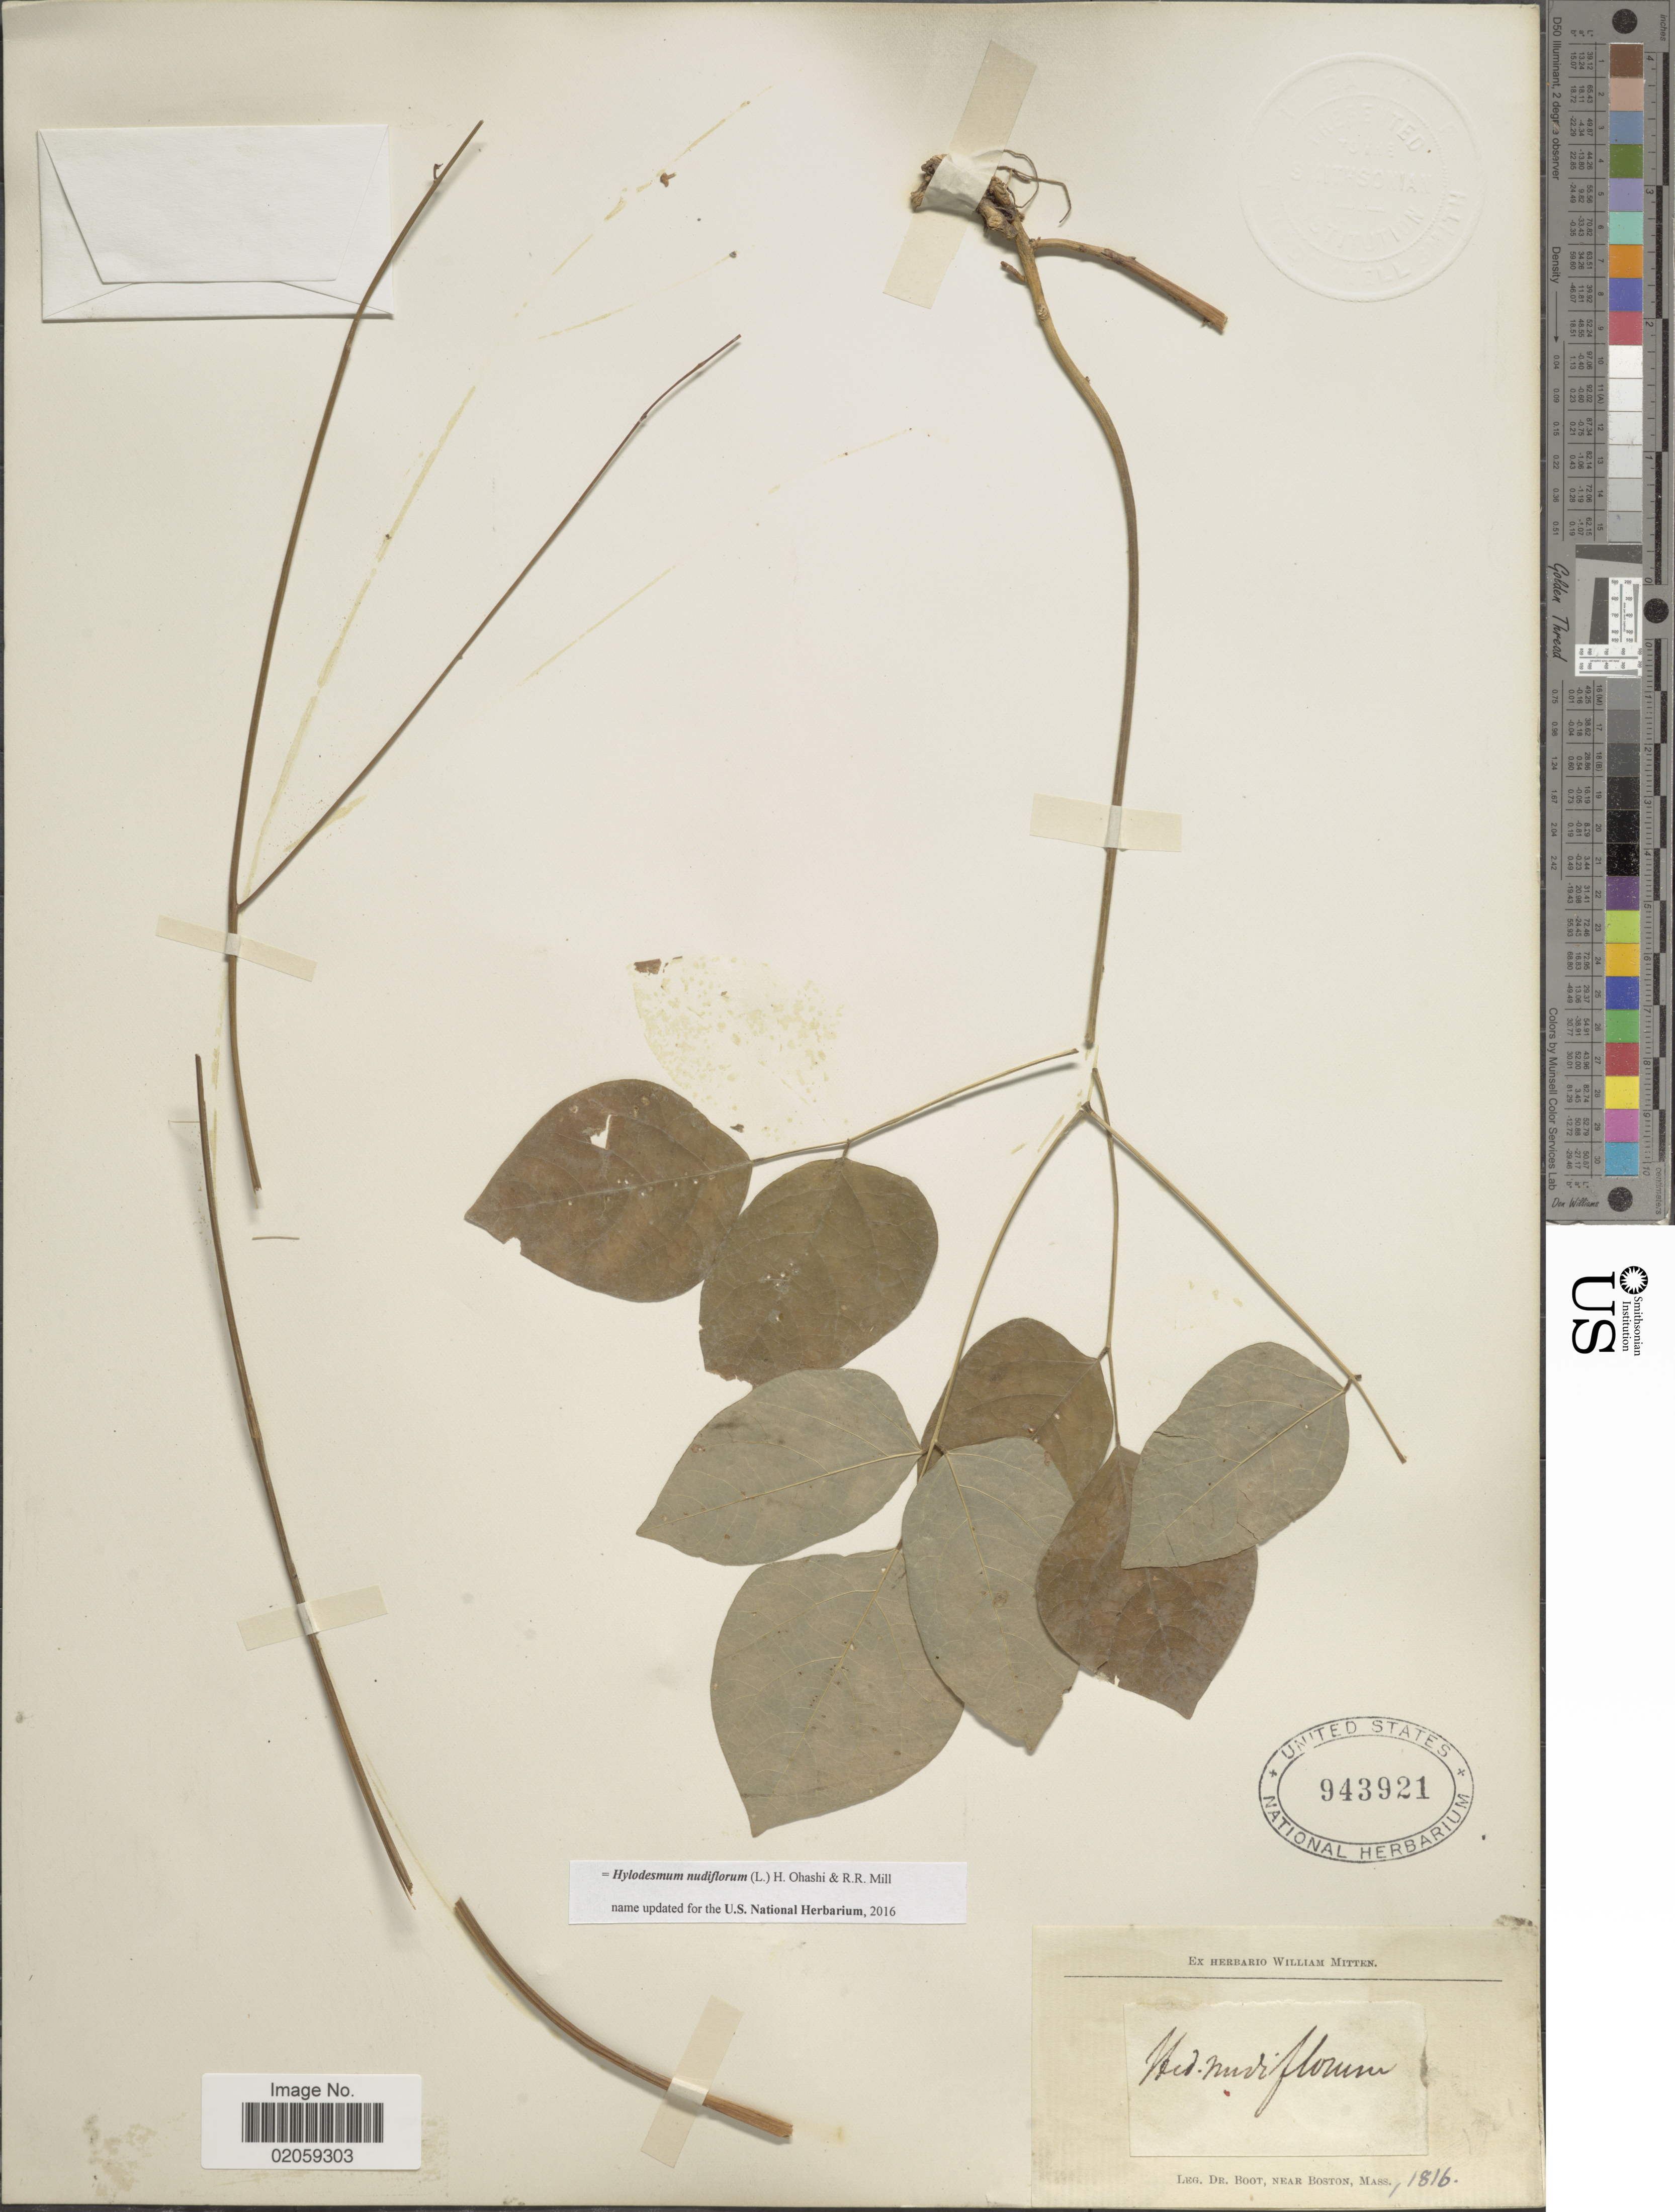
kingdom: Plantae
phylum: Tracheophyta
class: Magnoliopsida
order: Fabales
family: Fabaceae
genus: Hylodesmum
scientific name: Hylodesmum nudiflorum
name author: (L.) H. Ohashi & R.R. Mill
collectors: Boot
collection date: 1816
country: United States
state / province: Massachusetts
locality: Near Boston, Mass.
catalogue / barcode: US 943921